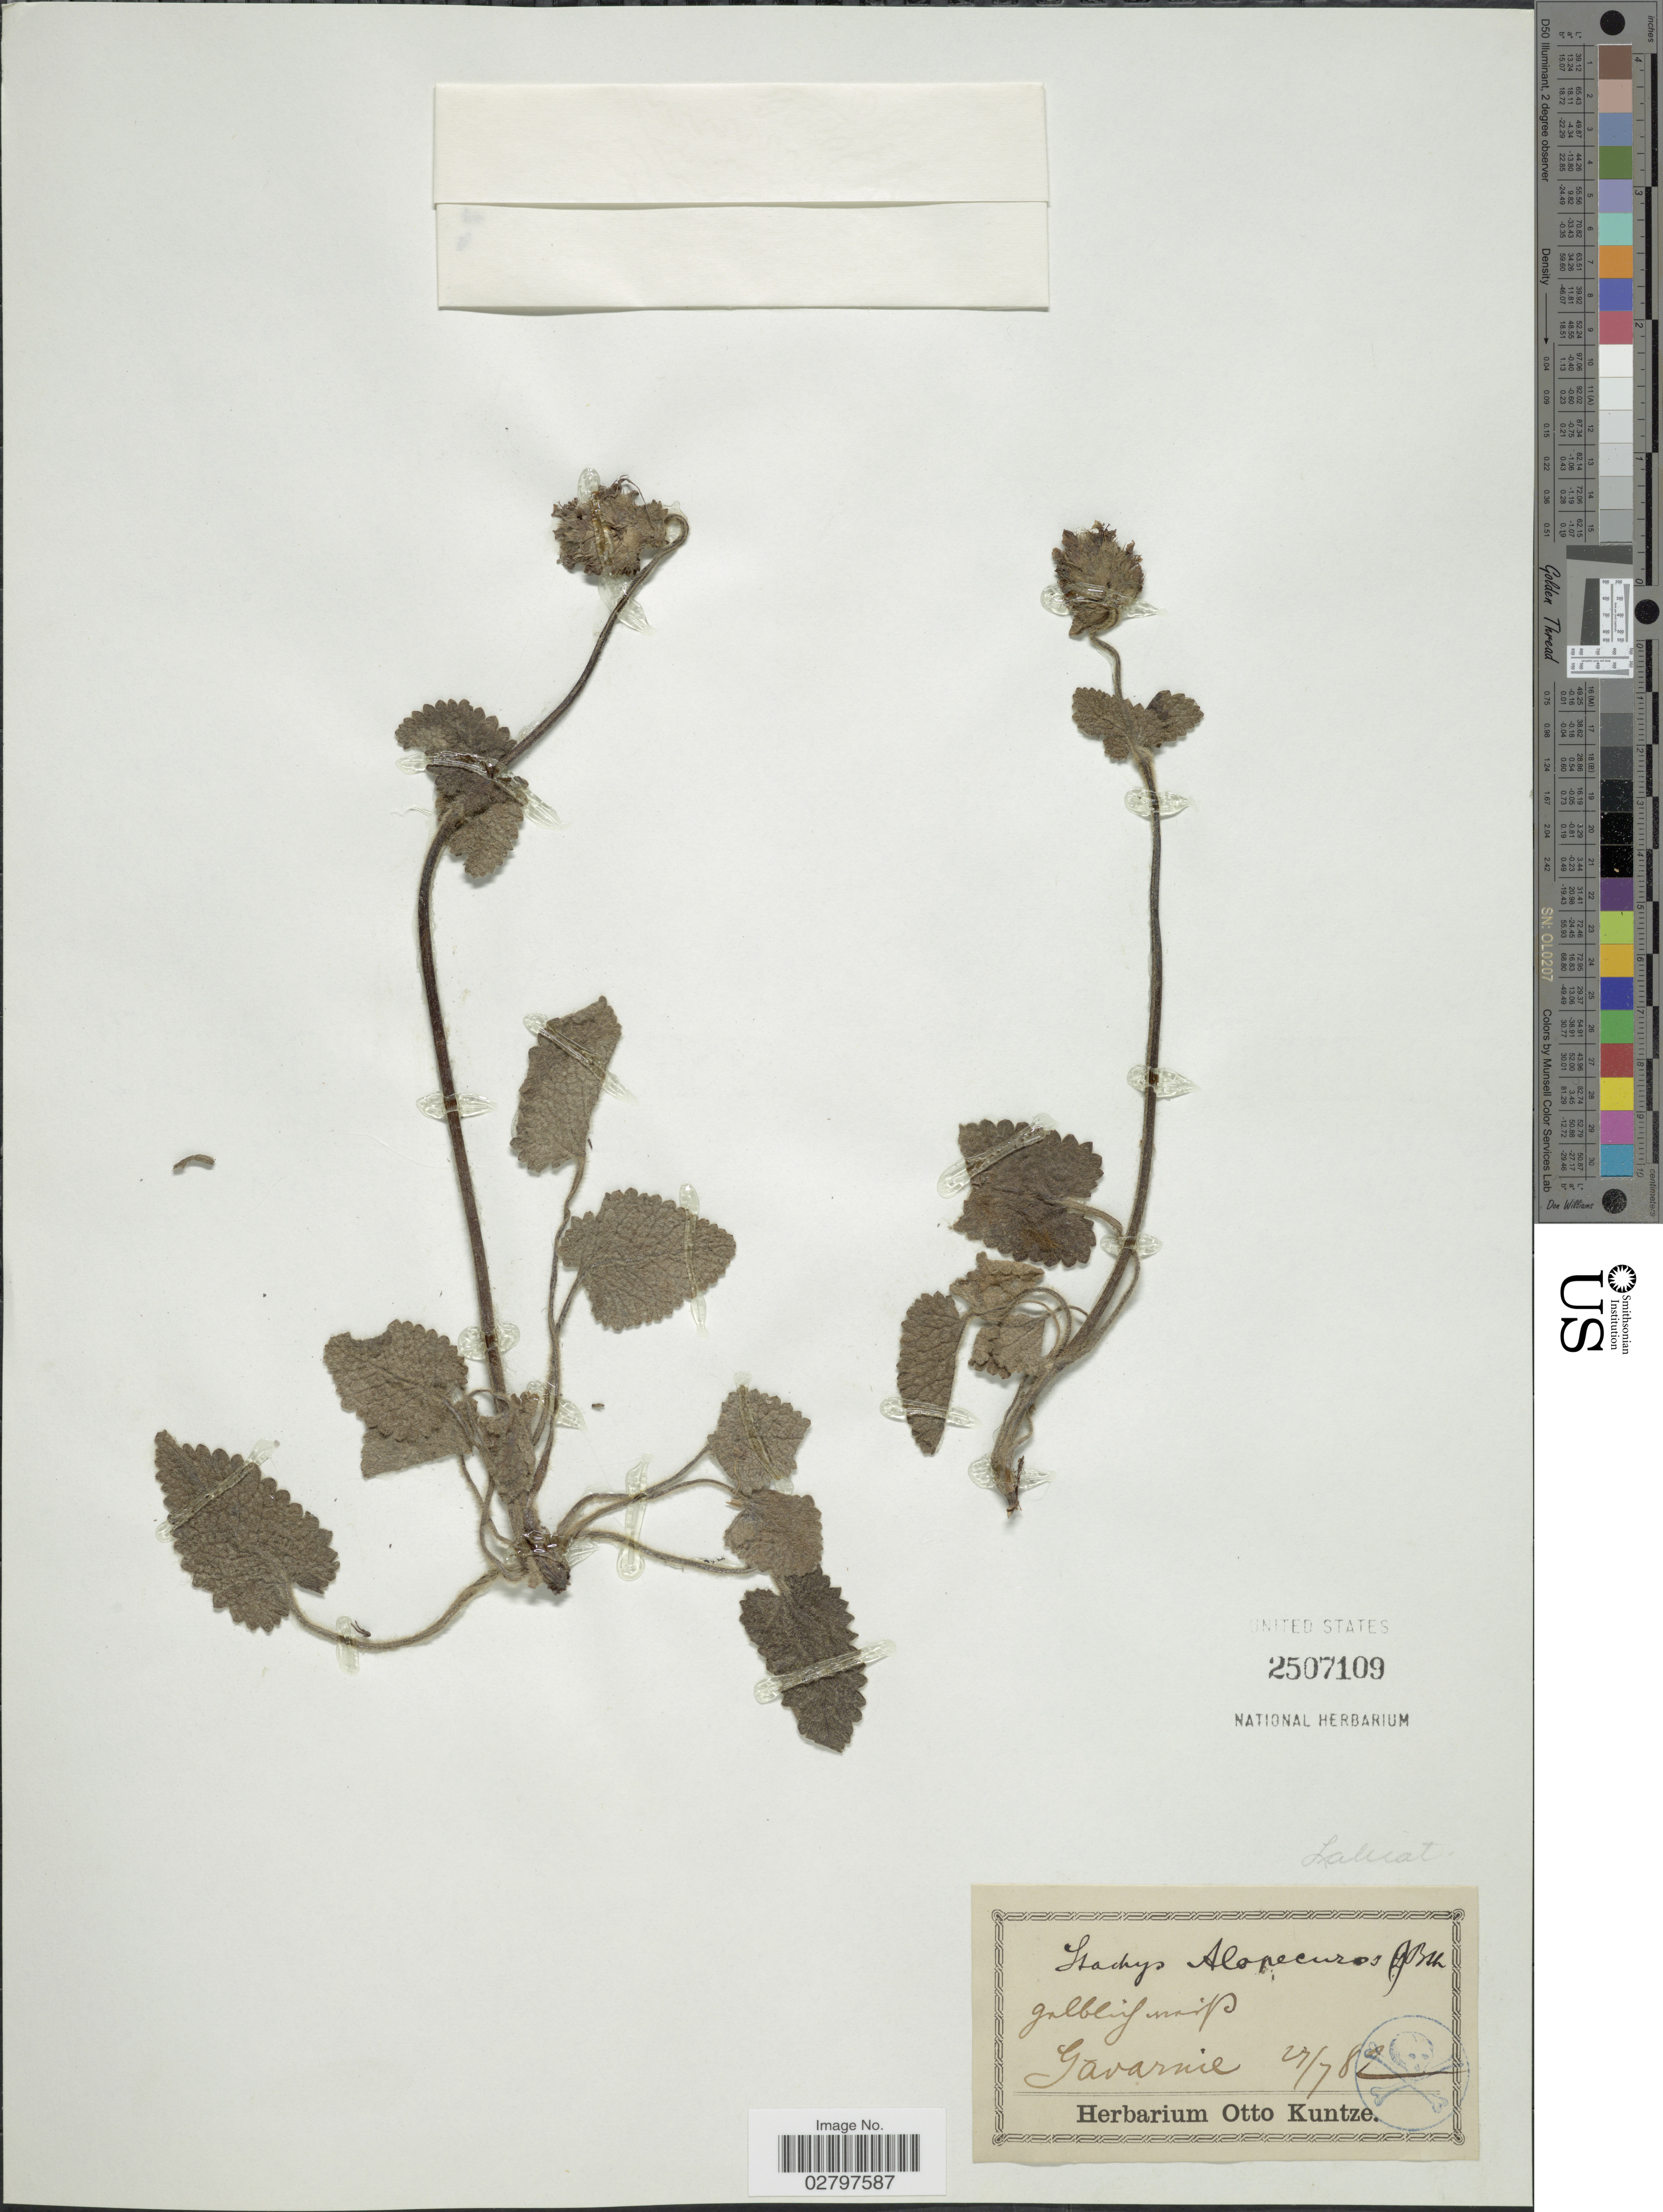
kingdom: Plantae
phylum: Tracheophyta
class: Magnoliopsida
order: Lamiales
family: Lamiaceae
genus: Stachys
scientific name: Stachys alopecuros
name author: (L.) Benth.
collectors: ex herb. Otto Kuntze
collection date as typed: Transcribed d/m/y: 27/7/82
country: France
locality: Gavarnie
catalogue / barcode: US 2507109